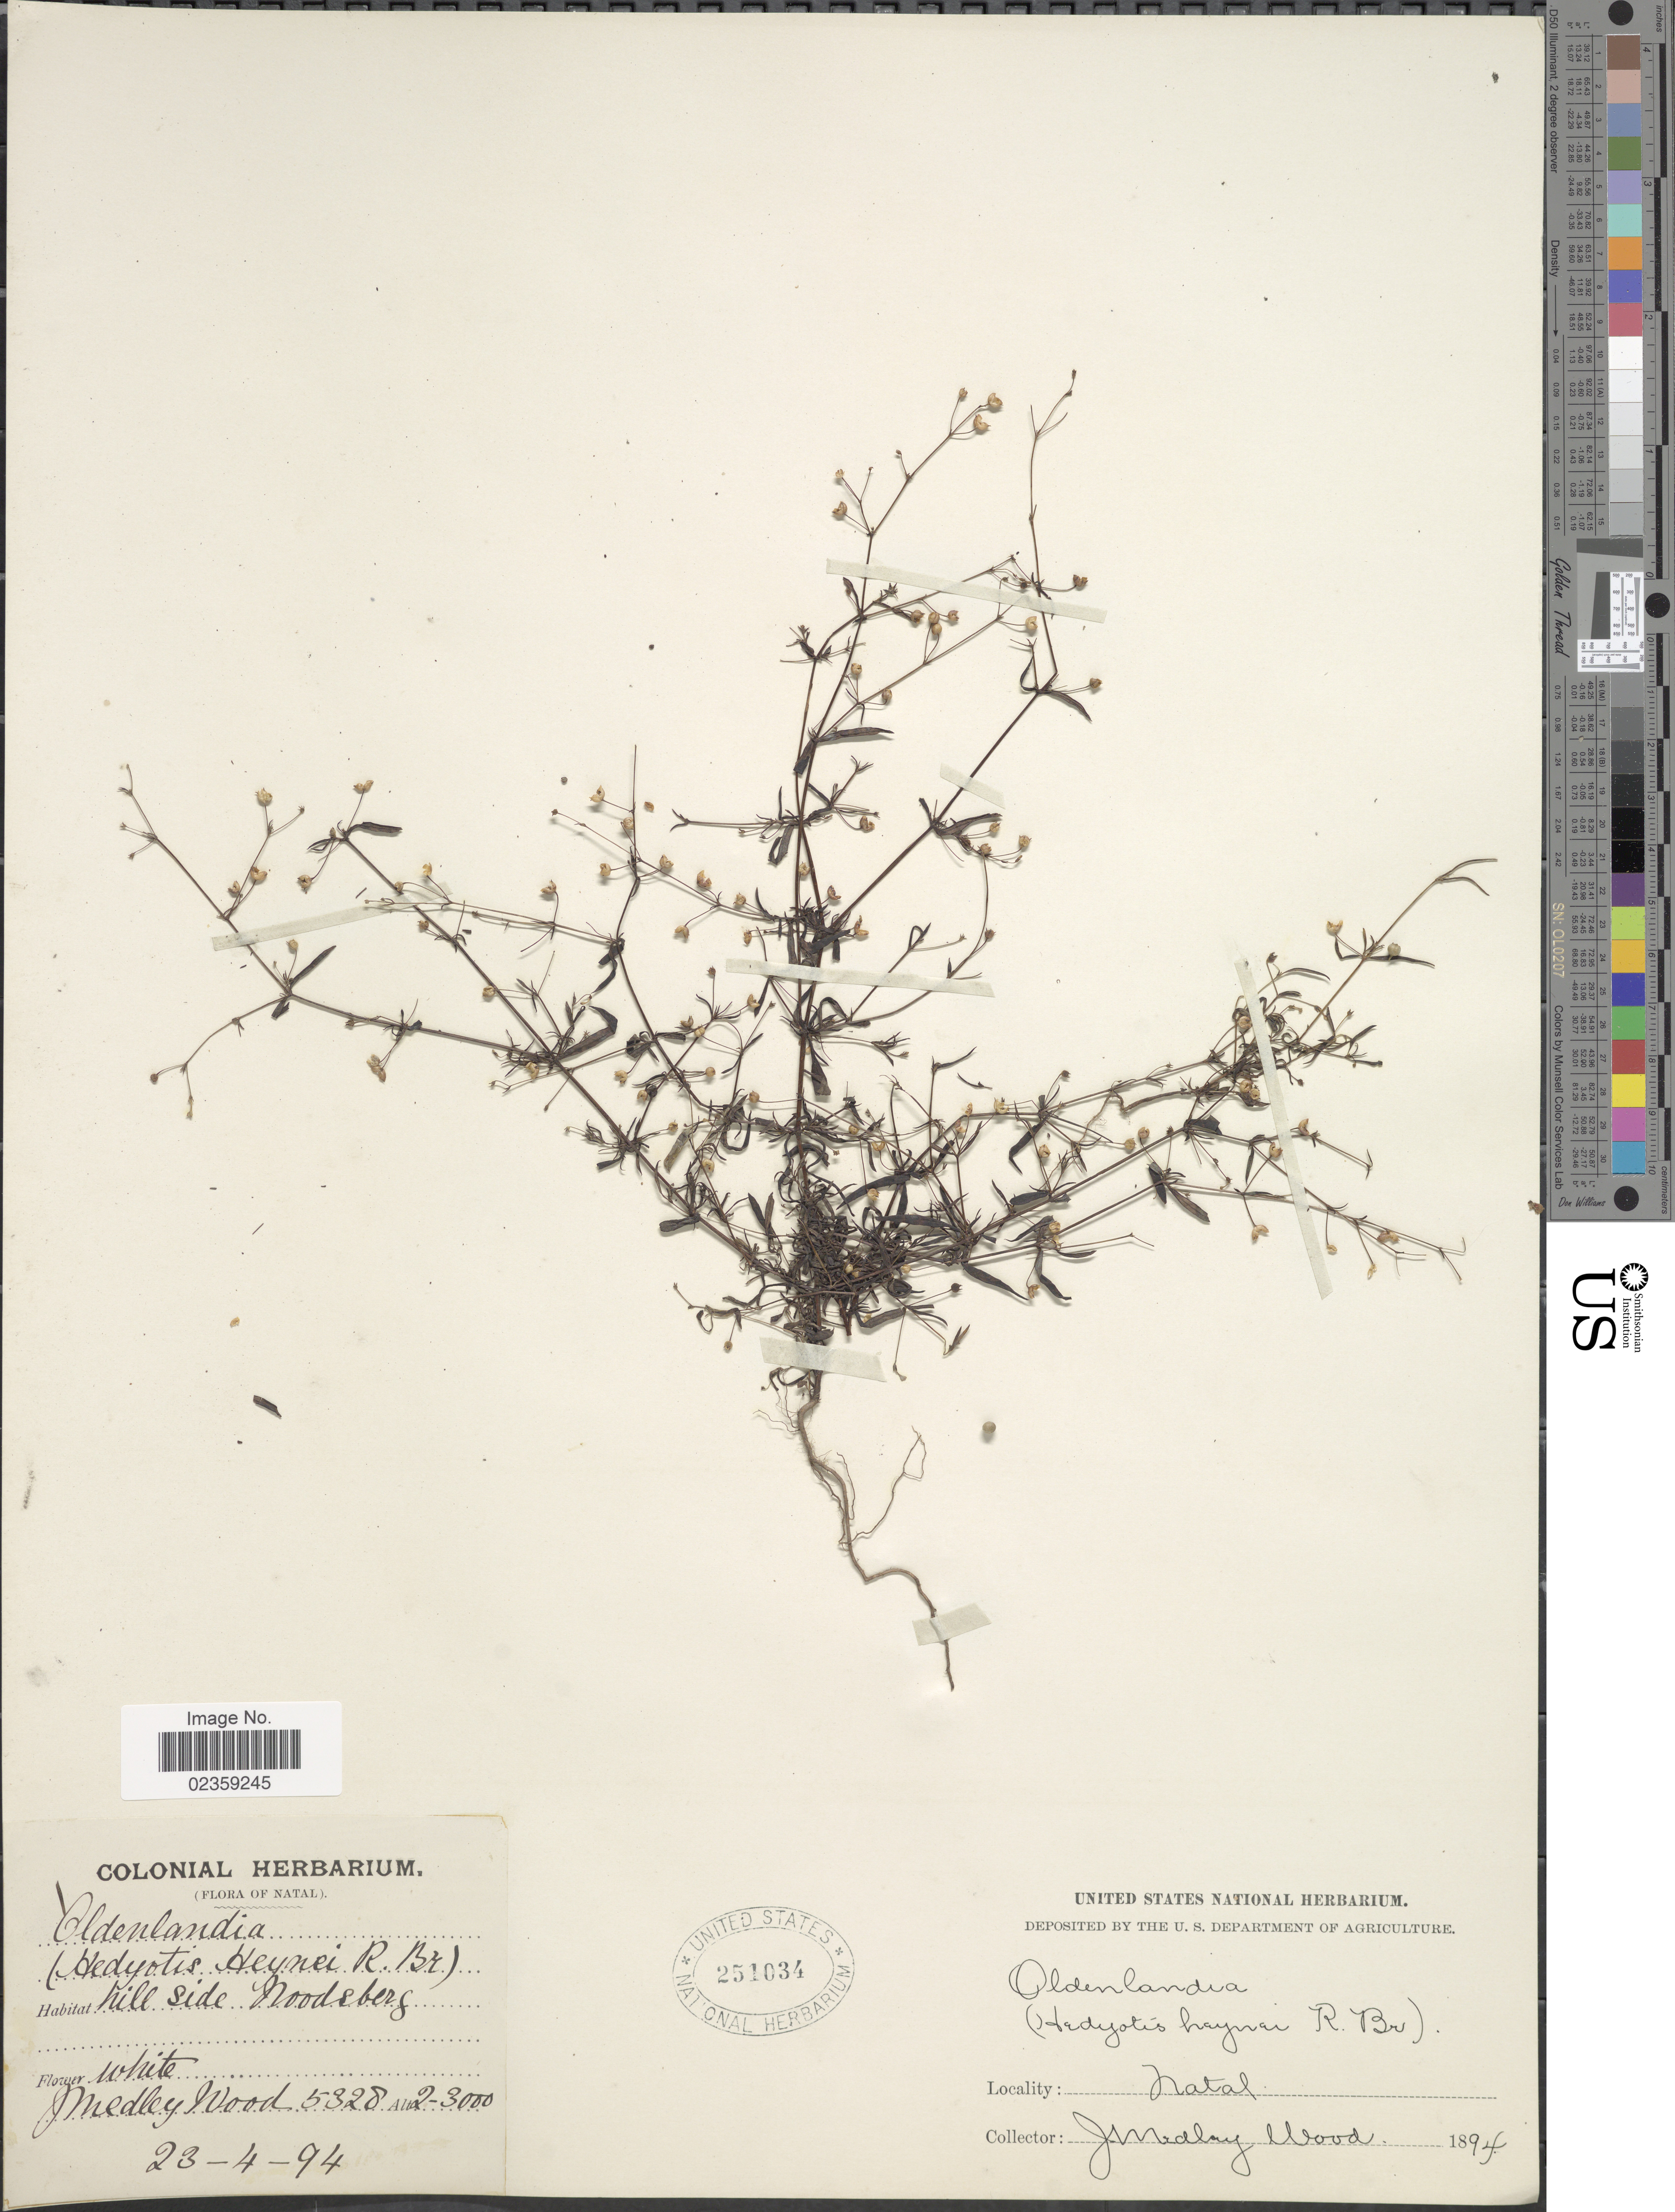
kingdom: Plantae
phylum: Tracheophyta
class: Magnoliopsida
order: Gentianales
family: Rubiaceae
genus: Oldenlandia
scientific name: Oldenlandia sp.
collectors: J. Medley Wood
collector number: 5328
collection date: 1894-04-23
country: South Africa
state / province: KwaZulu-Natal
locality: Natal. Hill side Noodsberg.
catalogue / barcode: US 251034